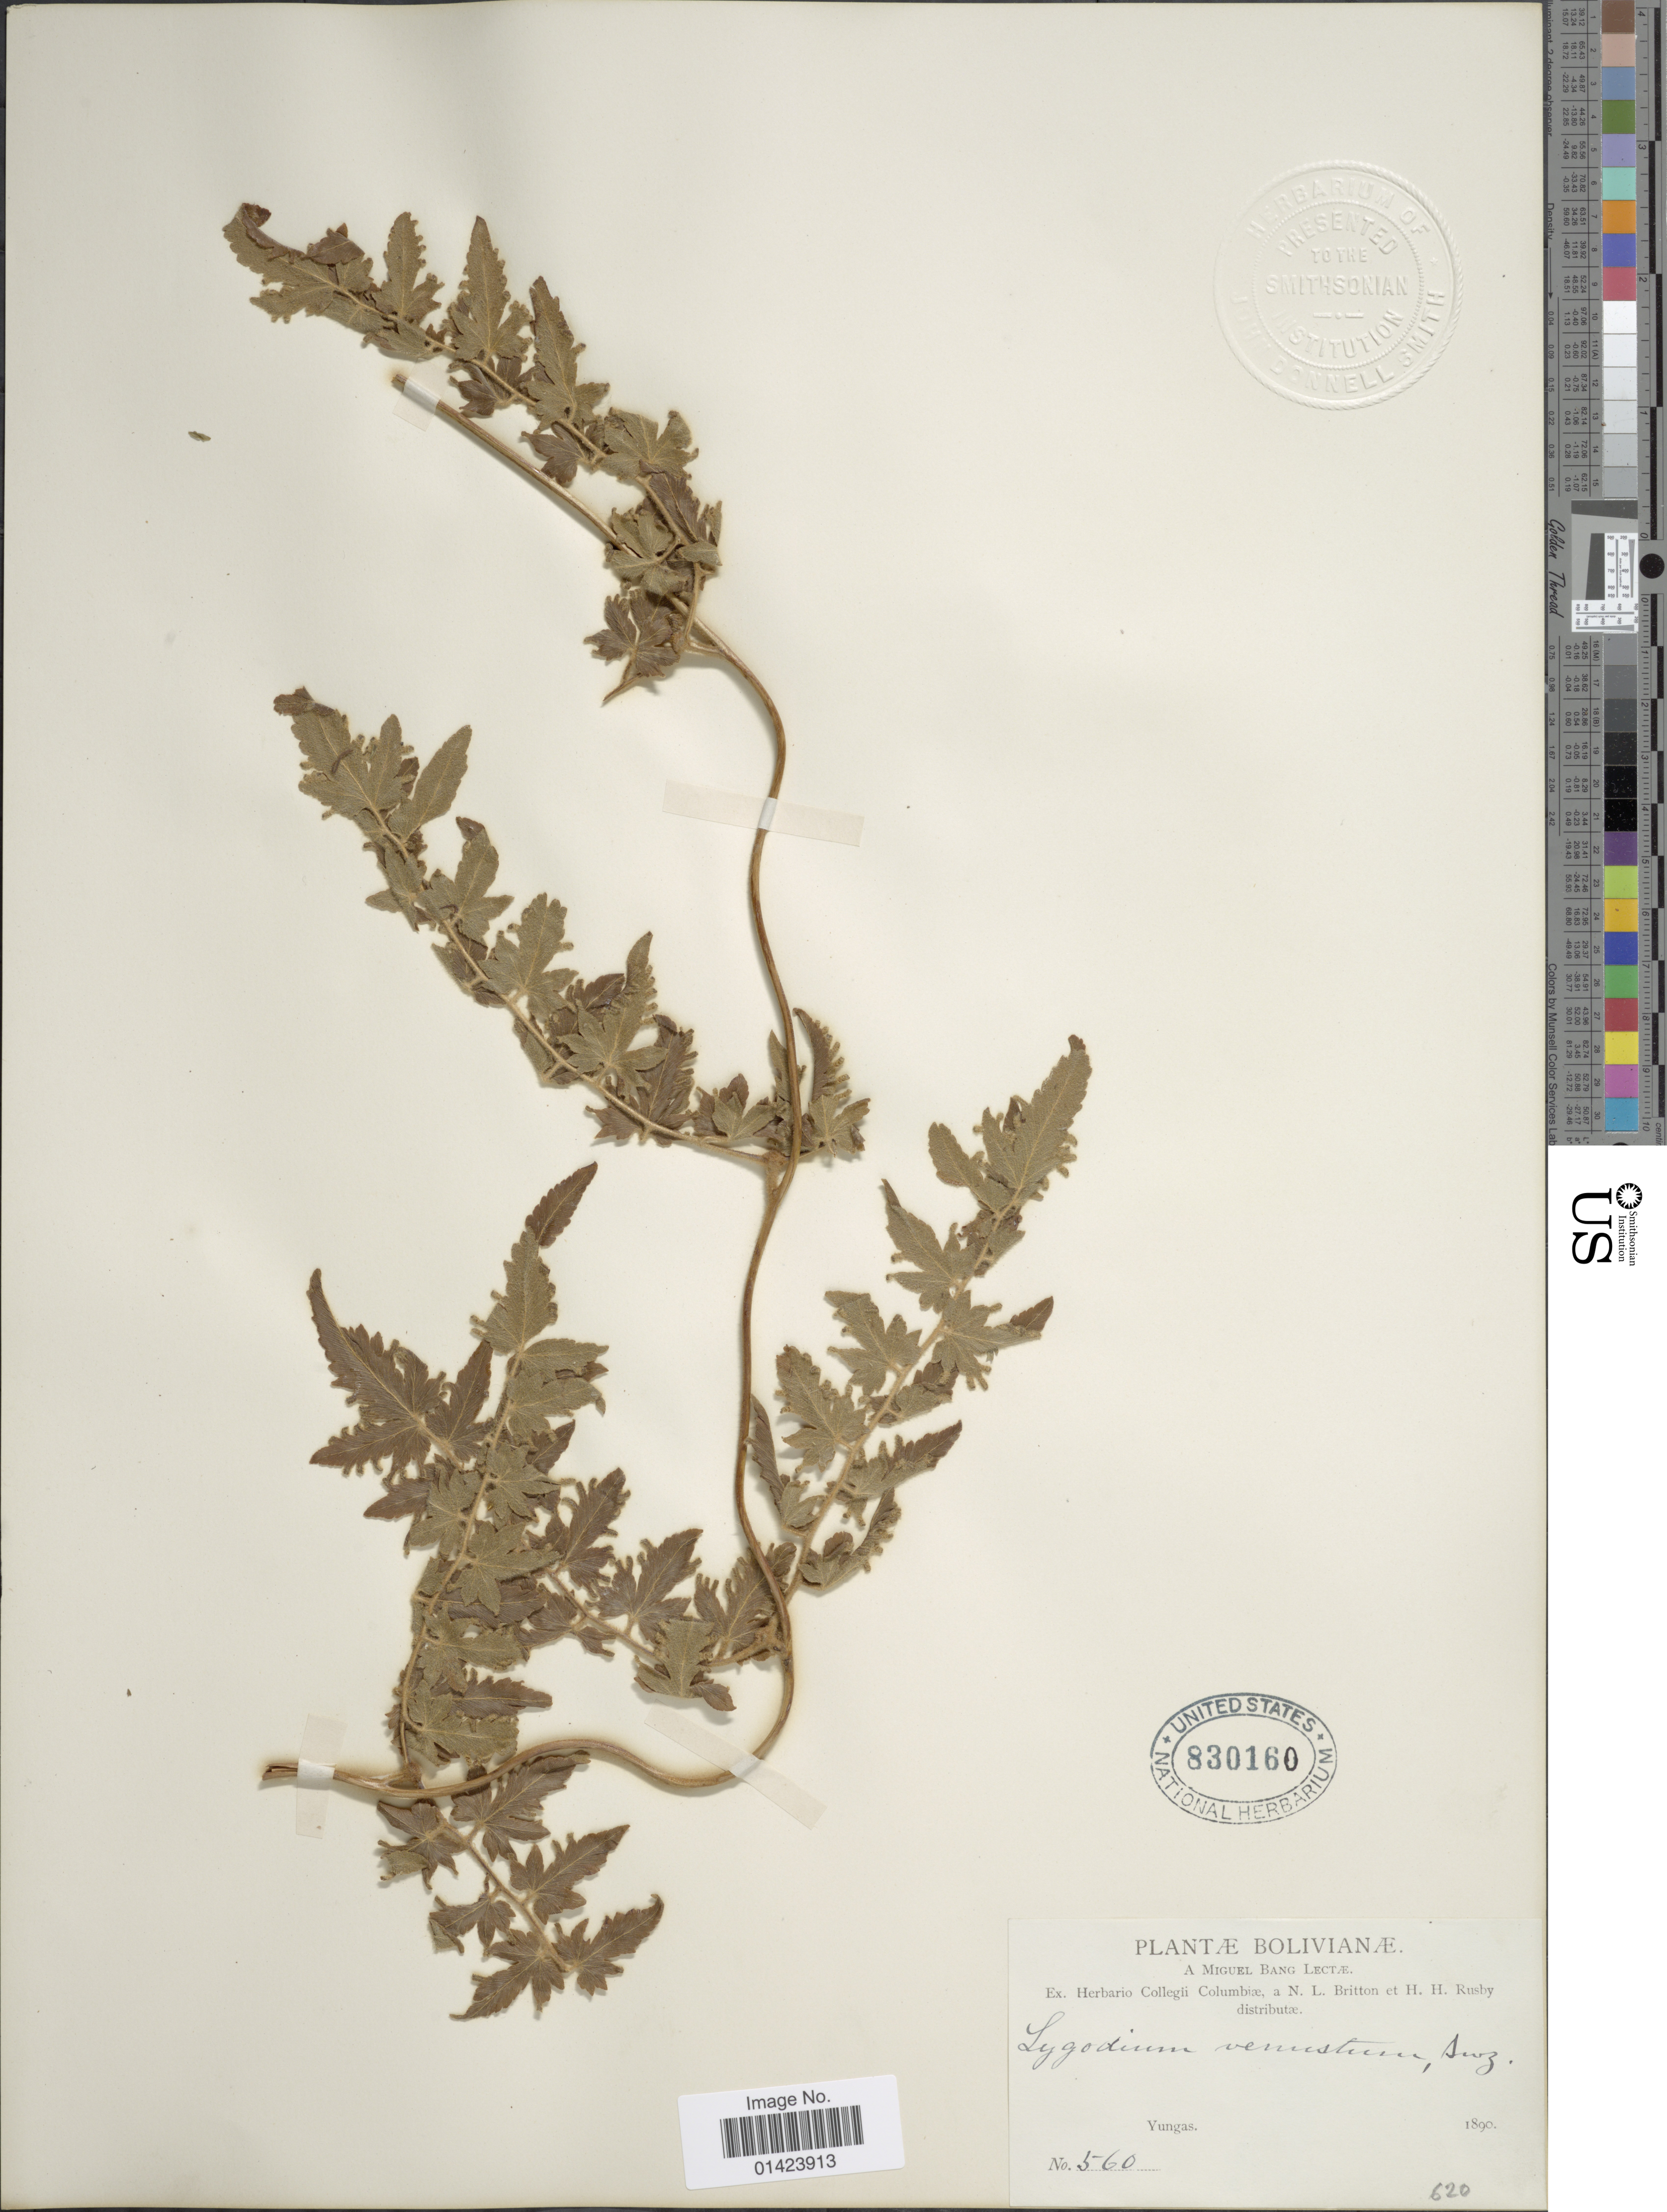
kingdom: Plantae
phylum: Tracheophyta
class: Polypodiopsida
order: Schizaeales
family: Lygodiaceae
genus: Lygodium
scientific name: Lygodium venustum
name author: Sw.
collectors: M. Bang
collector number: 560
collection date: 1890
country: Bolivia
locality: Yungas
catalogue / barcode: US 830160